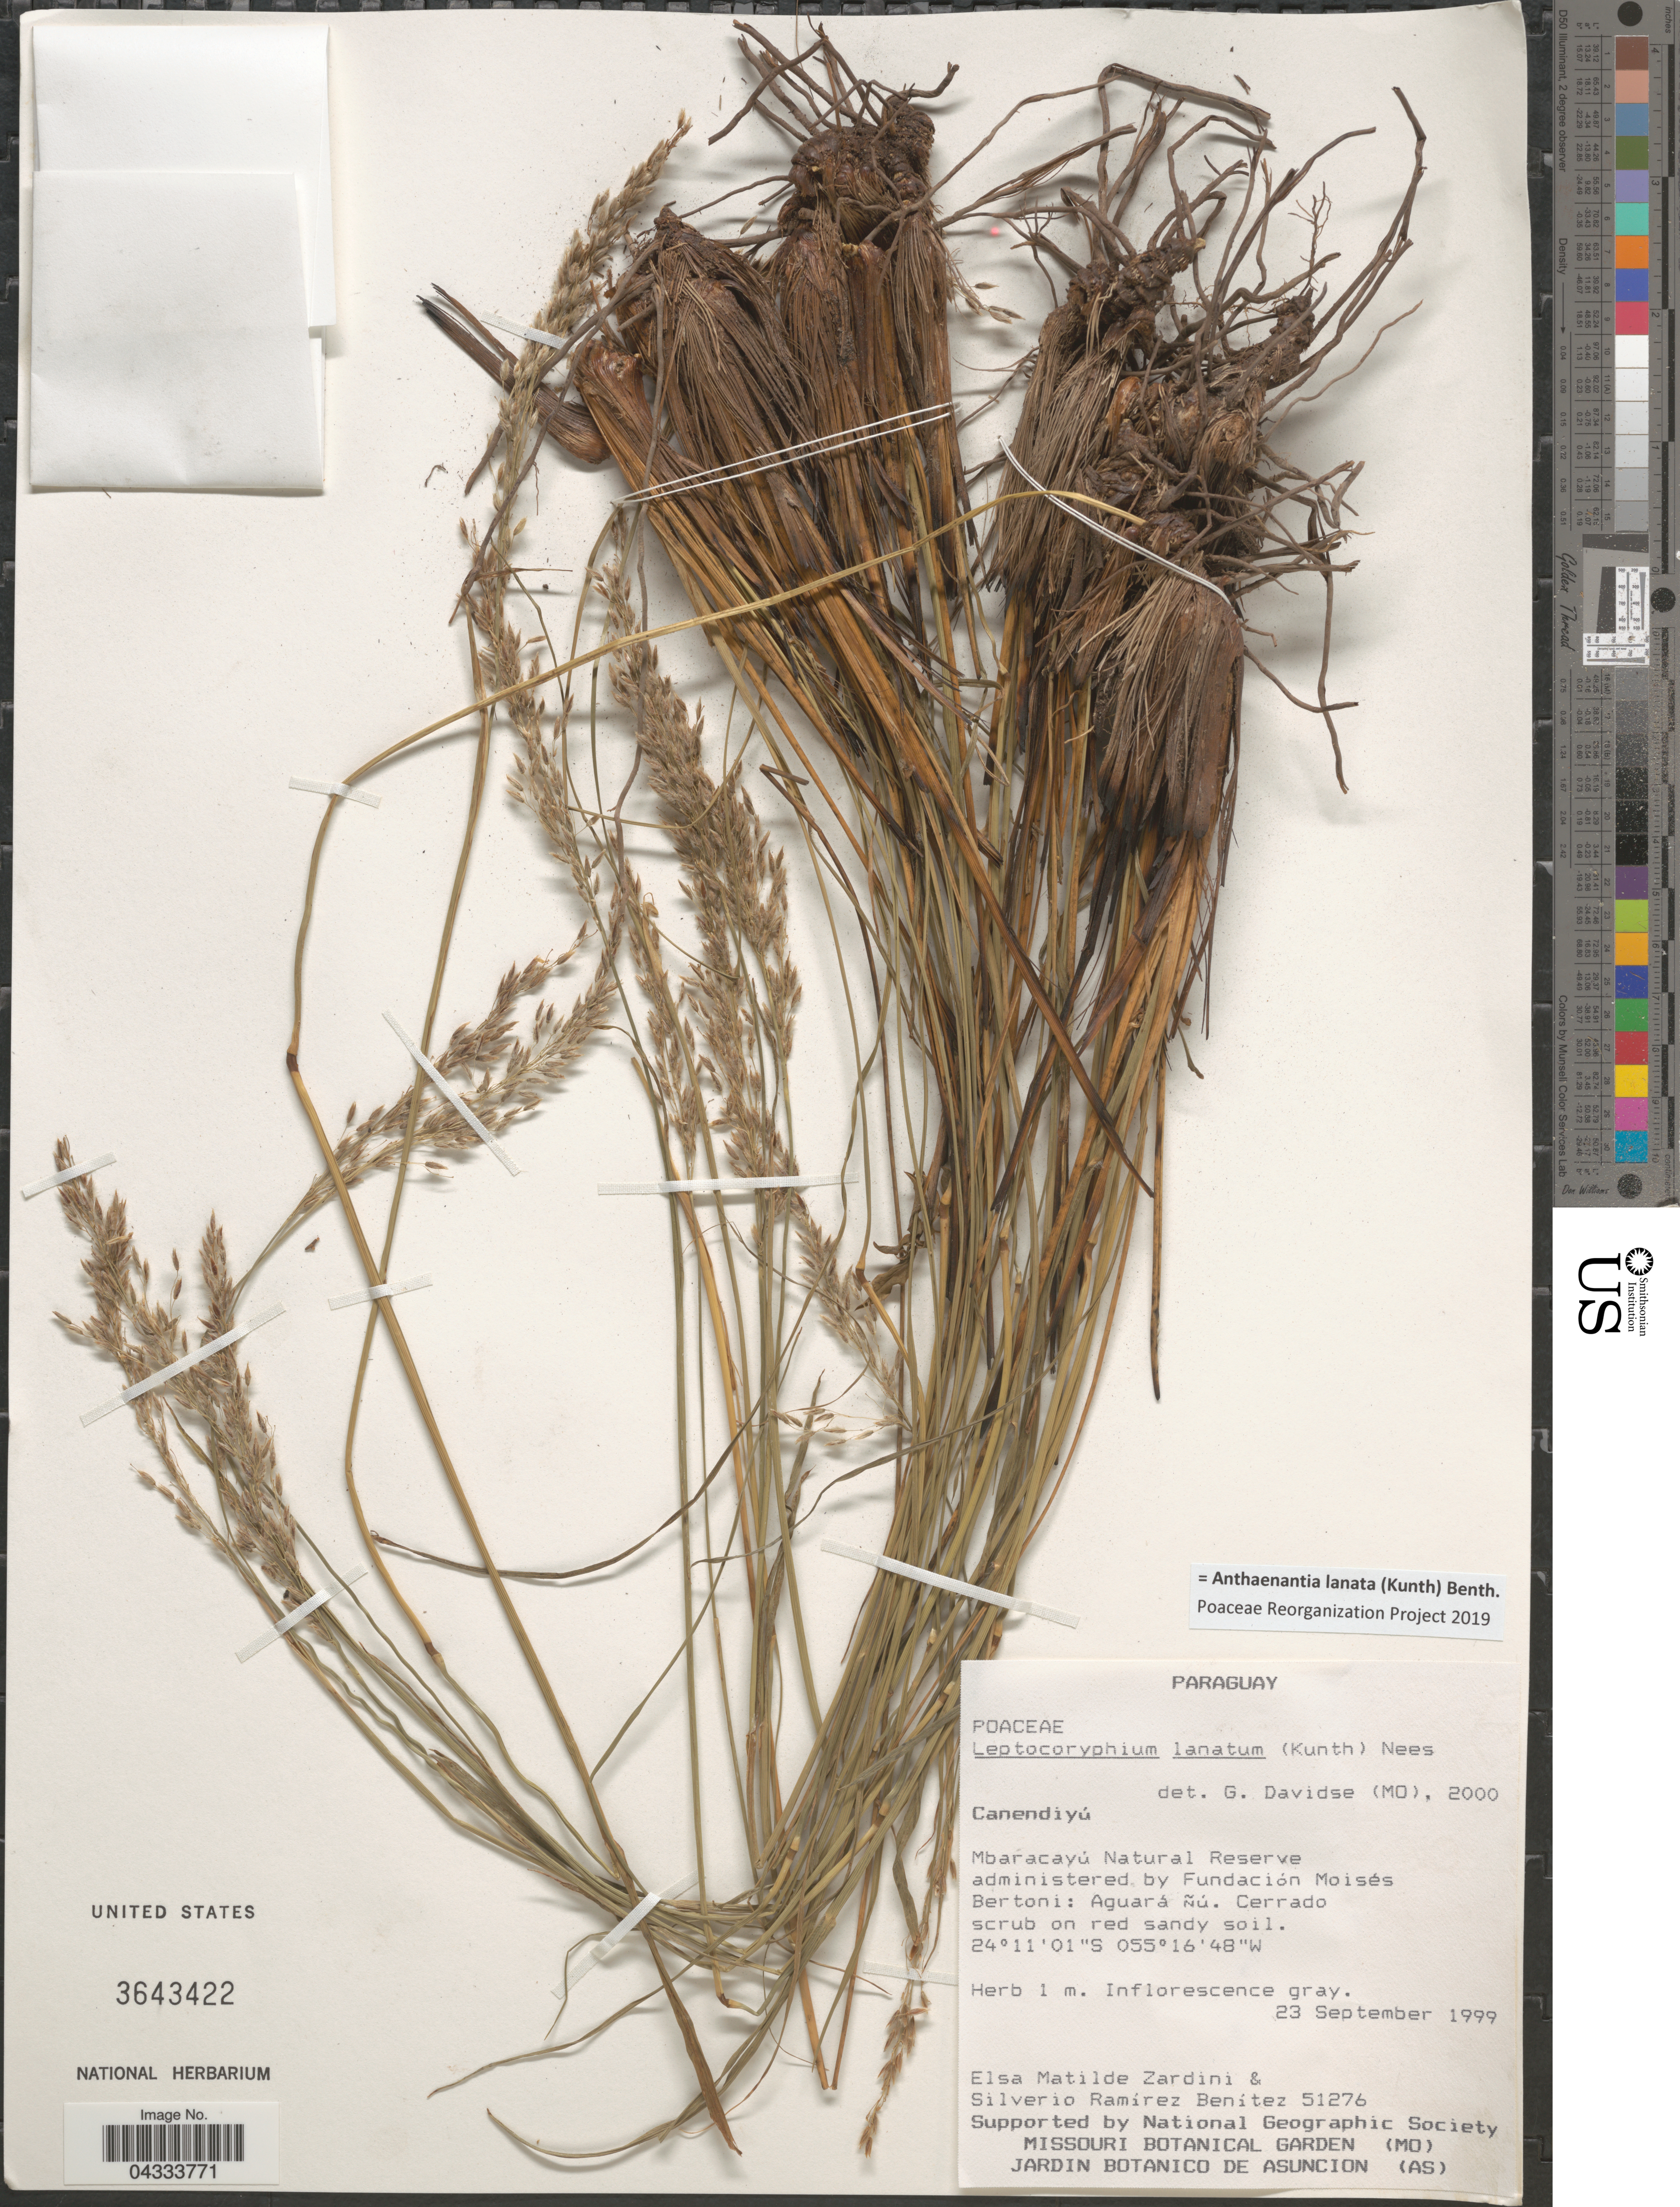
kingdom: Plantae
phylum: Tracheophyta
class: Liliopsida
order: Poales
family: Poaceae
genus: Anthaenantia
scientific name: Anthaenantia lanata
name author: (Kunth) Benth.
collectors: E. M. Zardini & S. Ramírez Benítez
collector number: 51276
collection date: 1999-09-23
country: Paraguay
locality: Canendiyú. Mbaracayú Natural Reserve administered by Fundación Moisés Bertoni: Aguará ñú.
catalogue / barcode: US 3643422